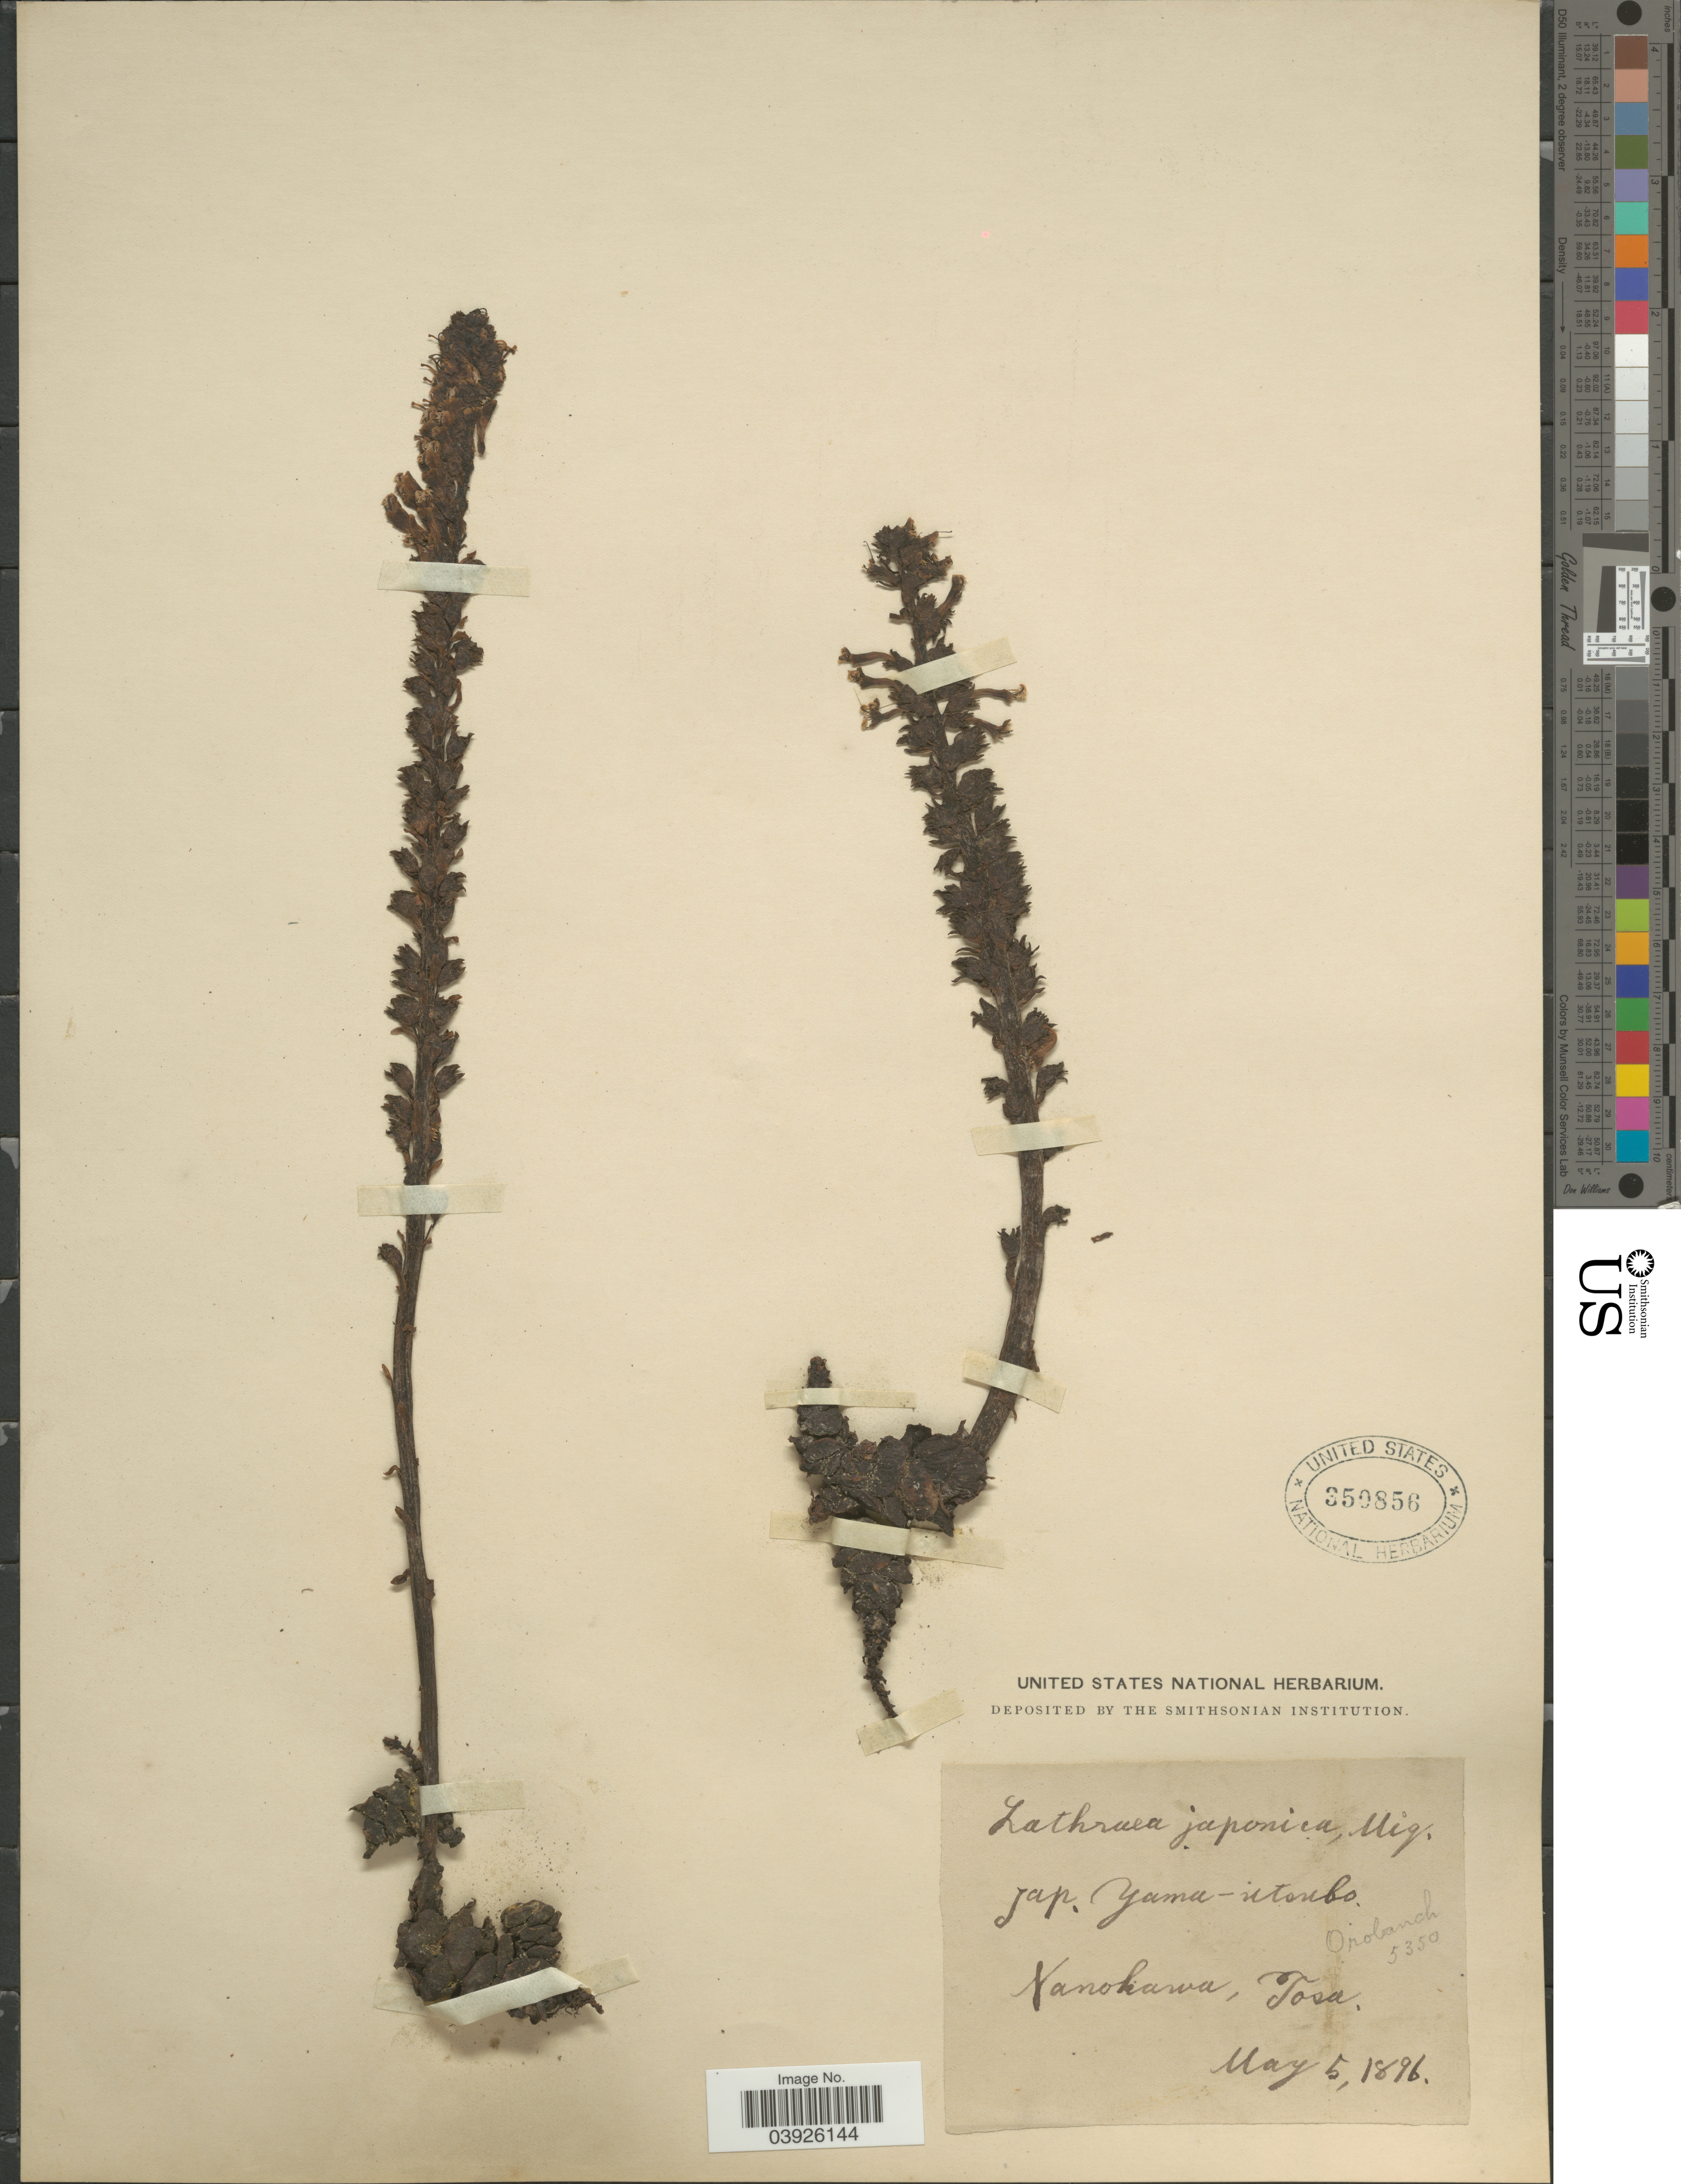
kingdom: Plantae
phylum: Tracheophyta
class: Magnoliopsida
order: Lamiales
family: Orobanchaceae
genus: Lathraea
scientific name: Lathraea japonica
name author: Miq.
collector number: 5350?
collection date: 1896-05-05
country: Japan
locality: Nanokawa, Tosa.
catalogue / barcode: US 350856